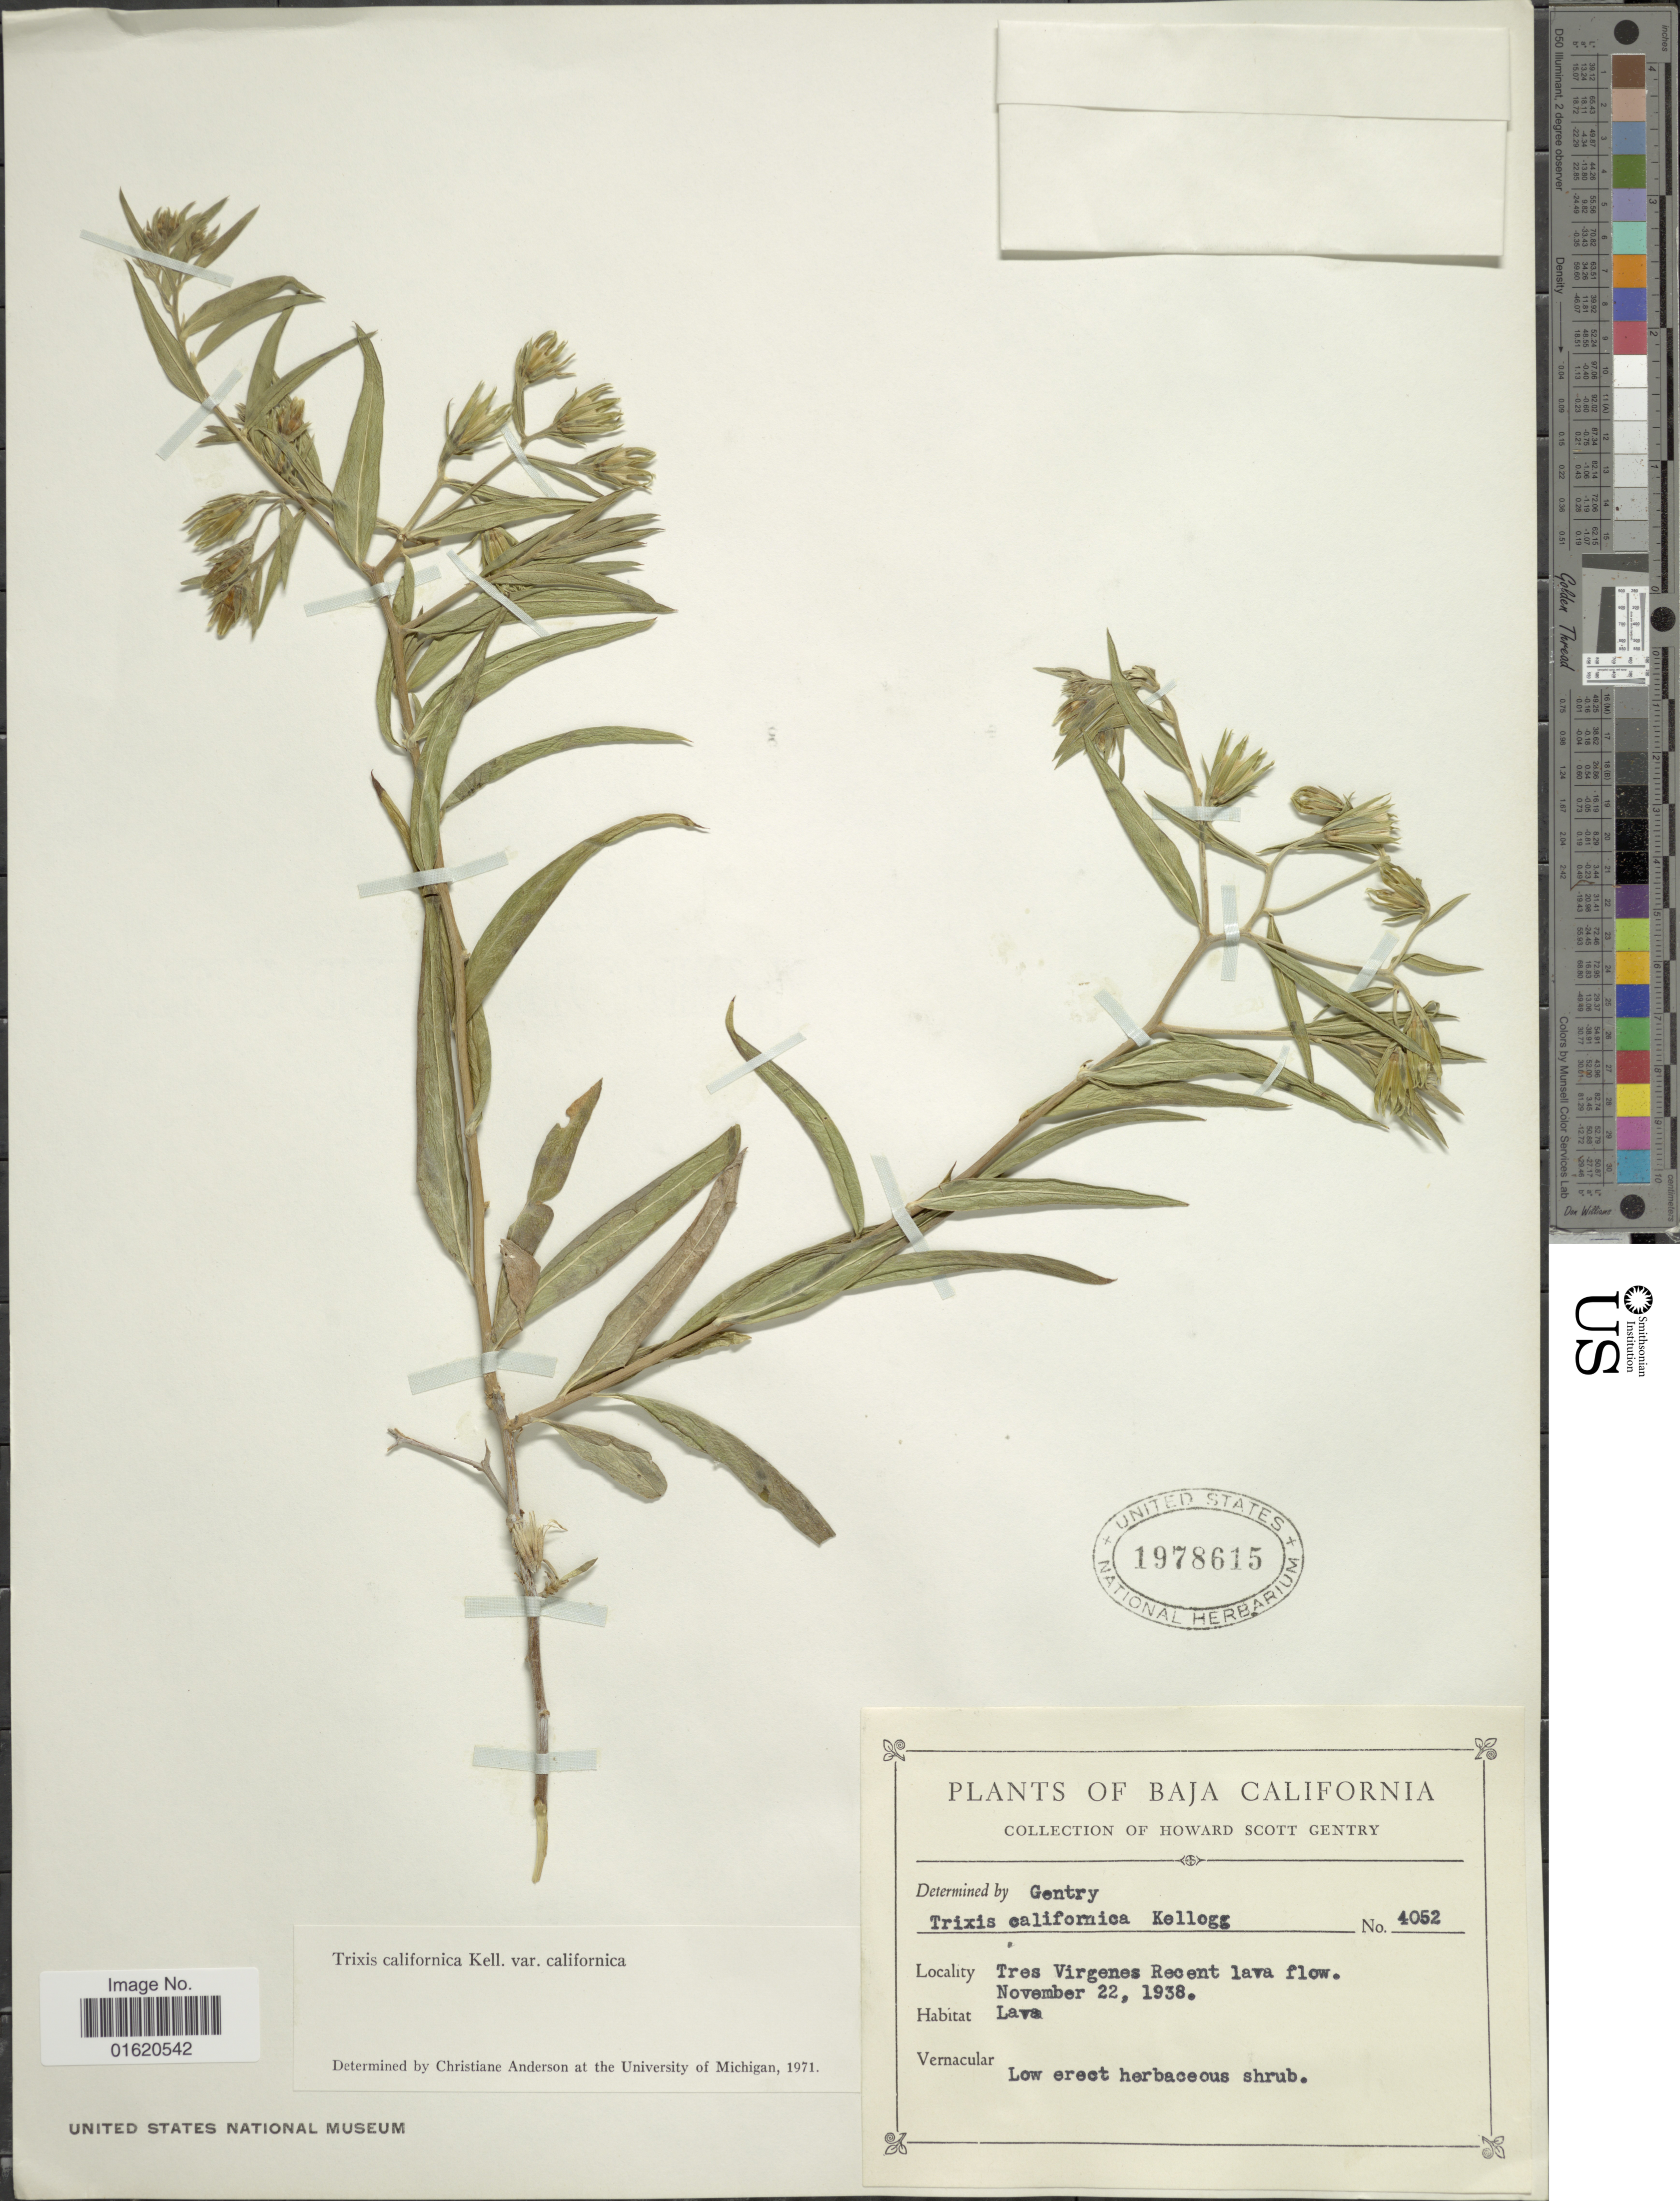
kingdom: Plantae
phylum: Tracheophyta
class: Magnoliopsida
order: Asterales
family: Asteraceae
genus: Trixis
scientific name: Trixis californica var. californica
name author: Kellogg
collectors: H. S. Gentry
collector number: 4052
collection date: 1938-11-22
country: Mexico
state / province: Baja California Sur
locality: Tres Virgenes, Recent lava flow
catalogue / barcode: US 1978615